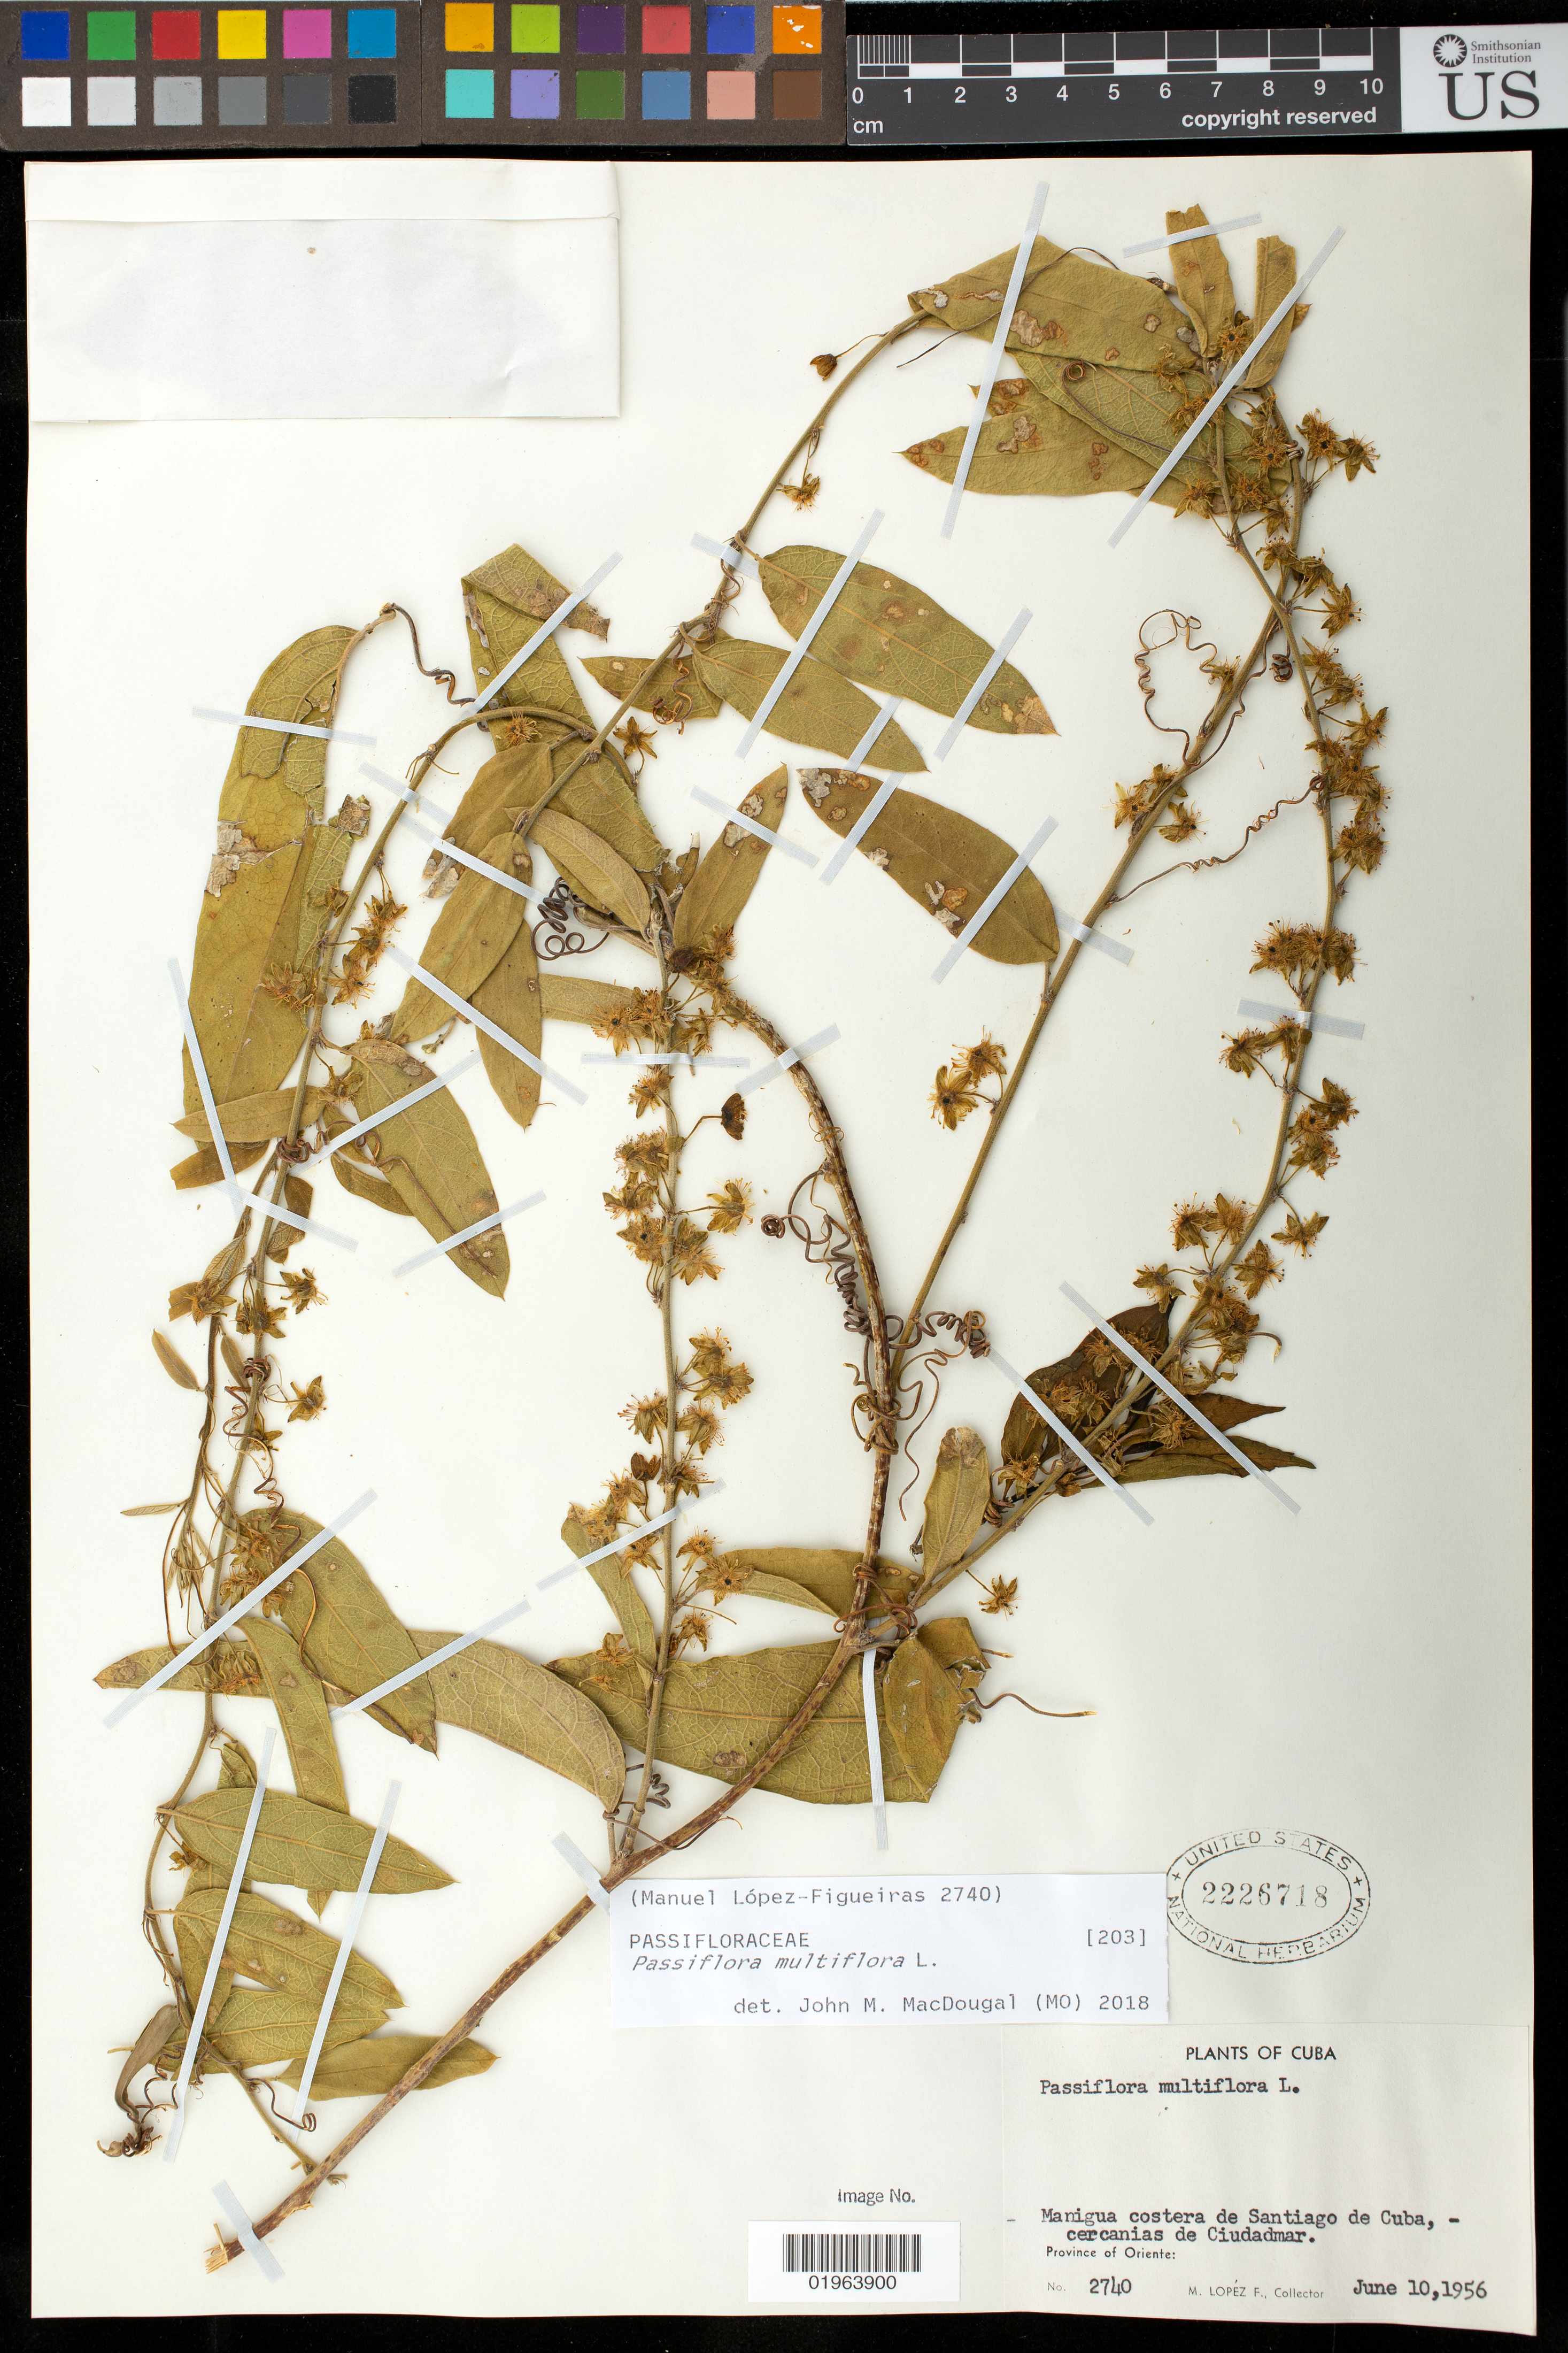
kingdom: Plantae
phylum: Tracheophyta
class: Magnoliopsida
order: Malpighiales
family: Passifloraceae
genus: Passiflora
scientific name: Passiflora multiflora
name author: L.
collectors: M. Lopez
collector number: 2740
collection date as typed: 10 Jun 1956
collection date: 1956-06-10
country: Cuba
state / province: Oriente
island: Greater Antilles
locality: Santiago de cuba, vicinity of ciudadmar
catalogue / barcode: US 2226718